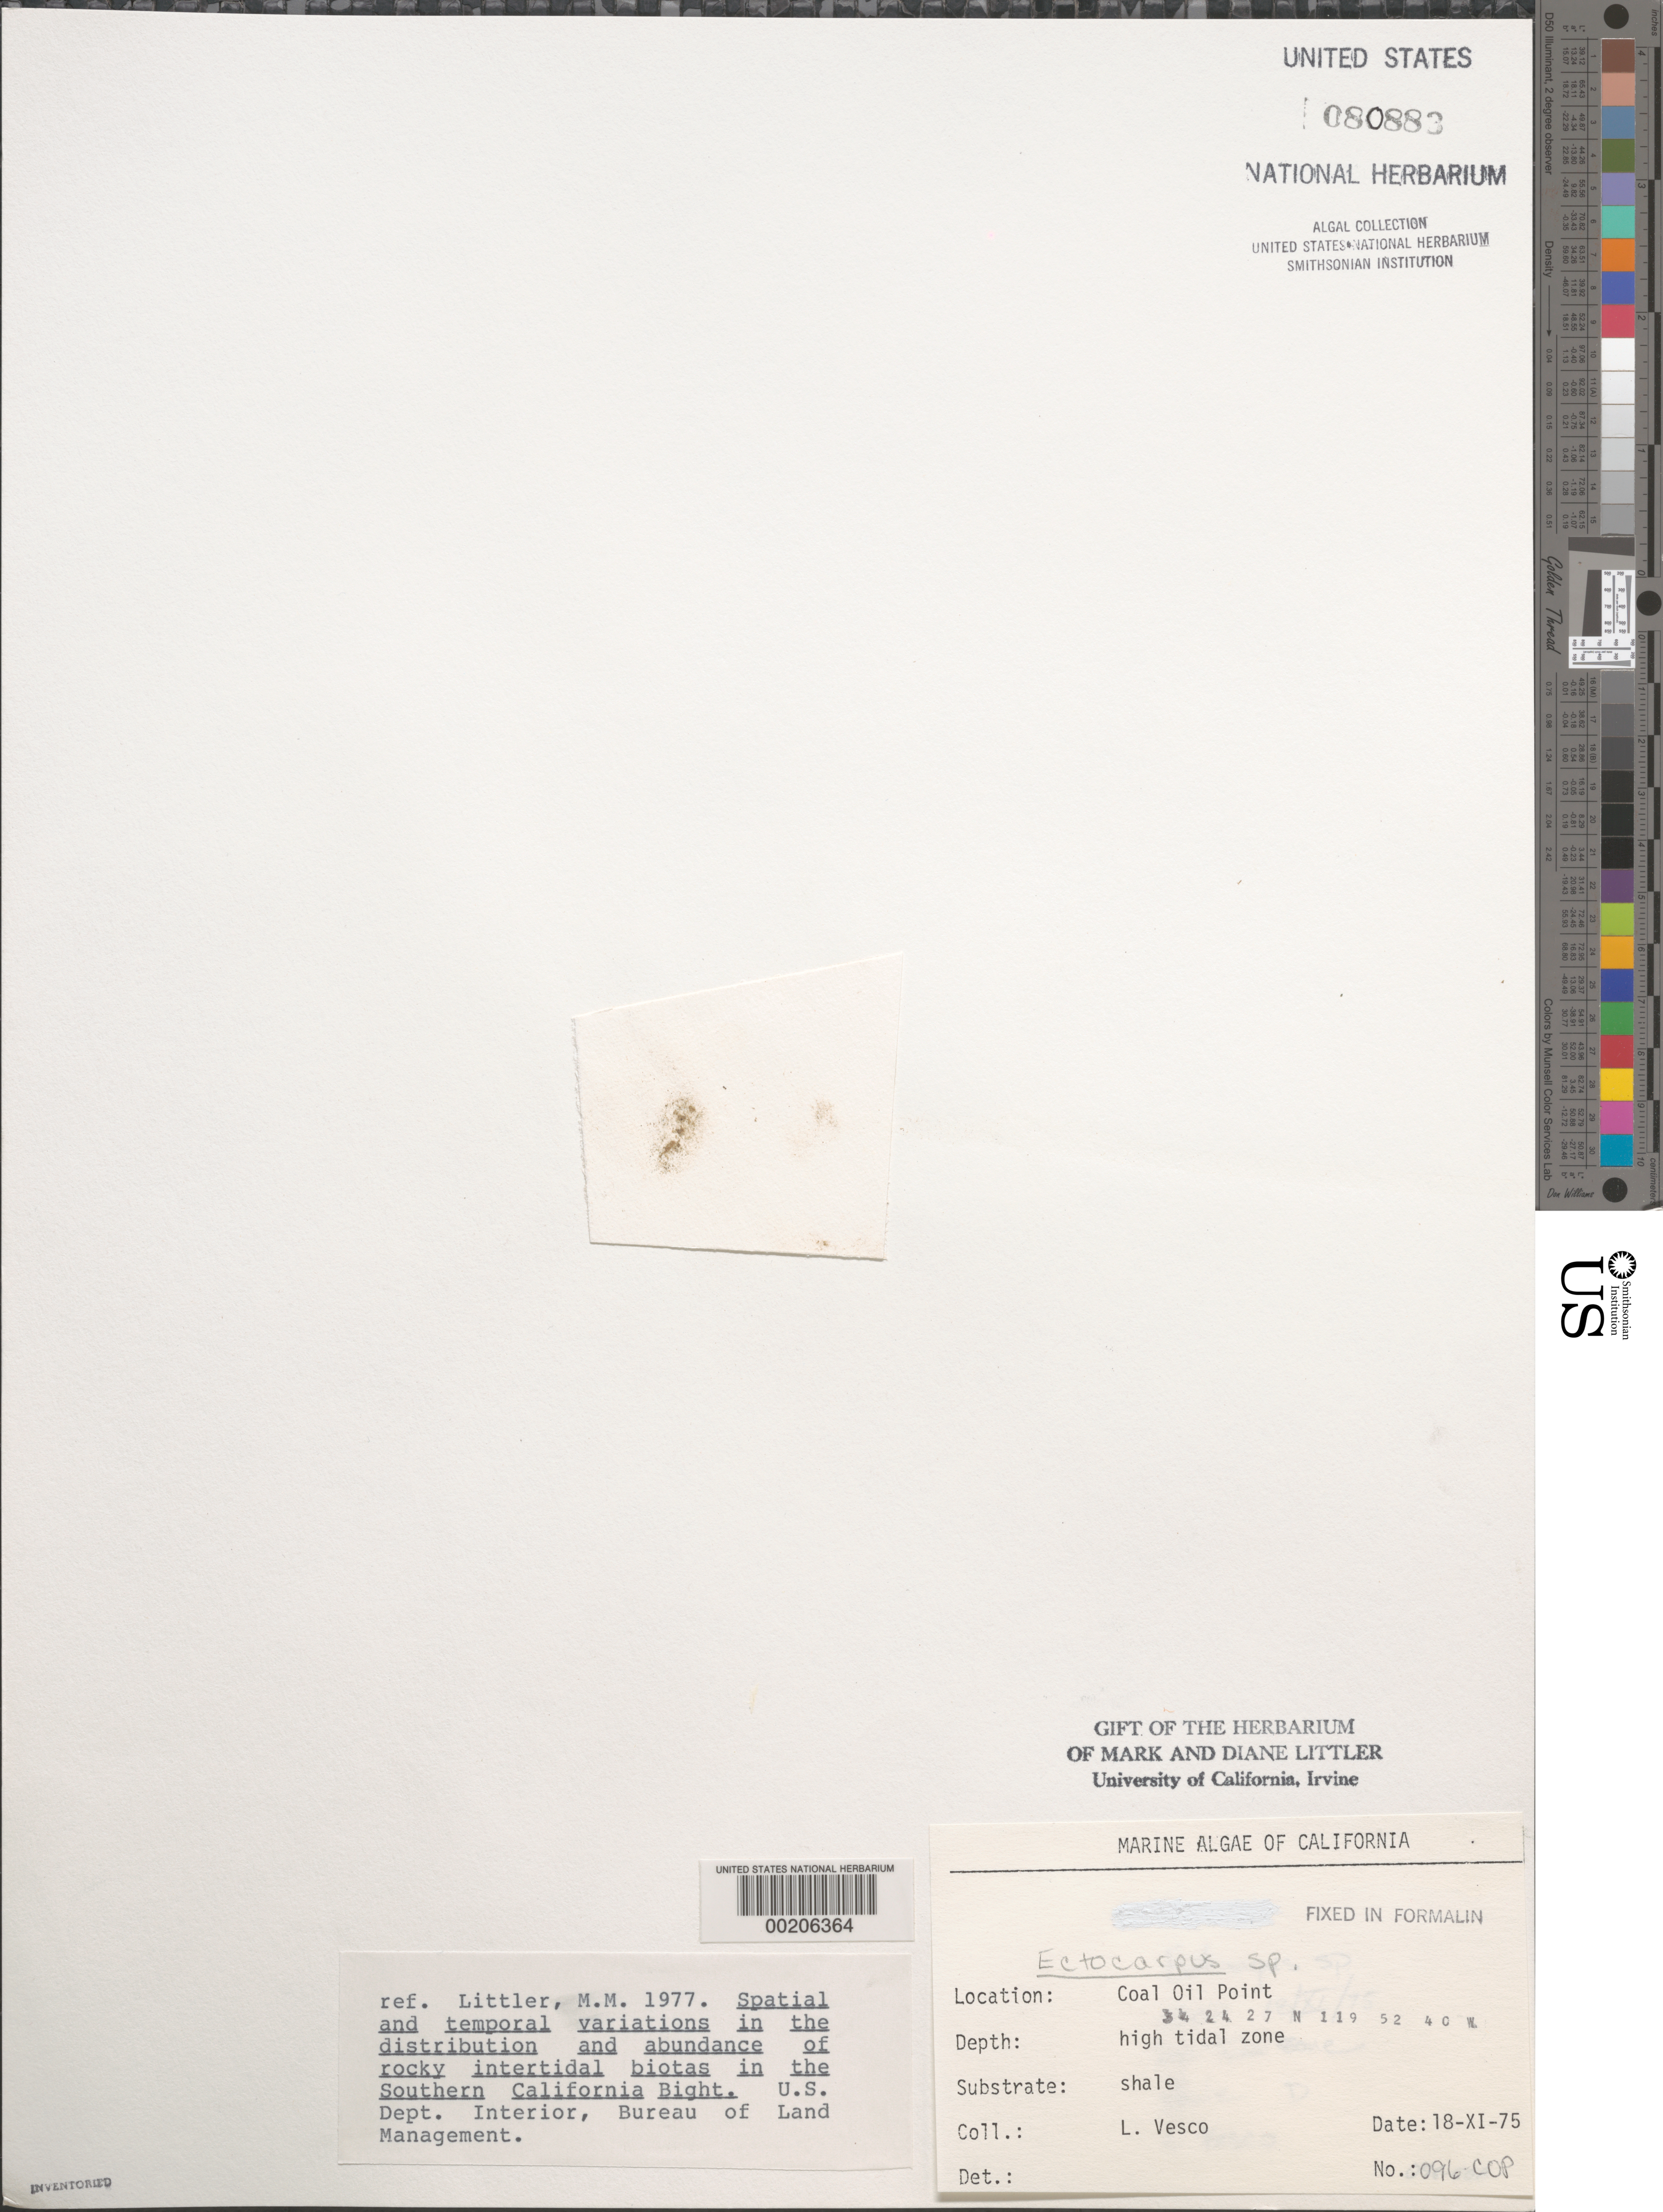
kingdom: Chromista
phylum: Ochrophyta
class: Phaeophyceae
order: Ectocarpales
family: Ectocarpaceae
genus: Ectocarpus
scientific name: Ectocarpus sp.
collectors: L. Vesco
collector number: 096-cop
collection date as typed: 18 Nov 1975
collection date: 1975-11-18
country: United States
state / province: California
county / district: Santa Barbara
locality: Coal Oil Point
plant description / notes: BLM-SOCALBIGHT Rocky Intertidal Survey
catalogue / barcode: US 80883